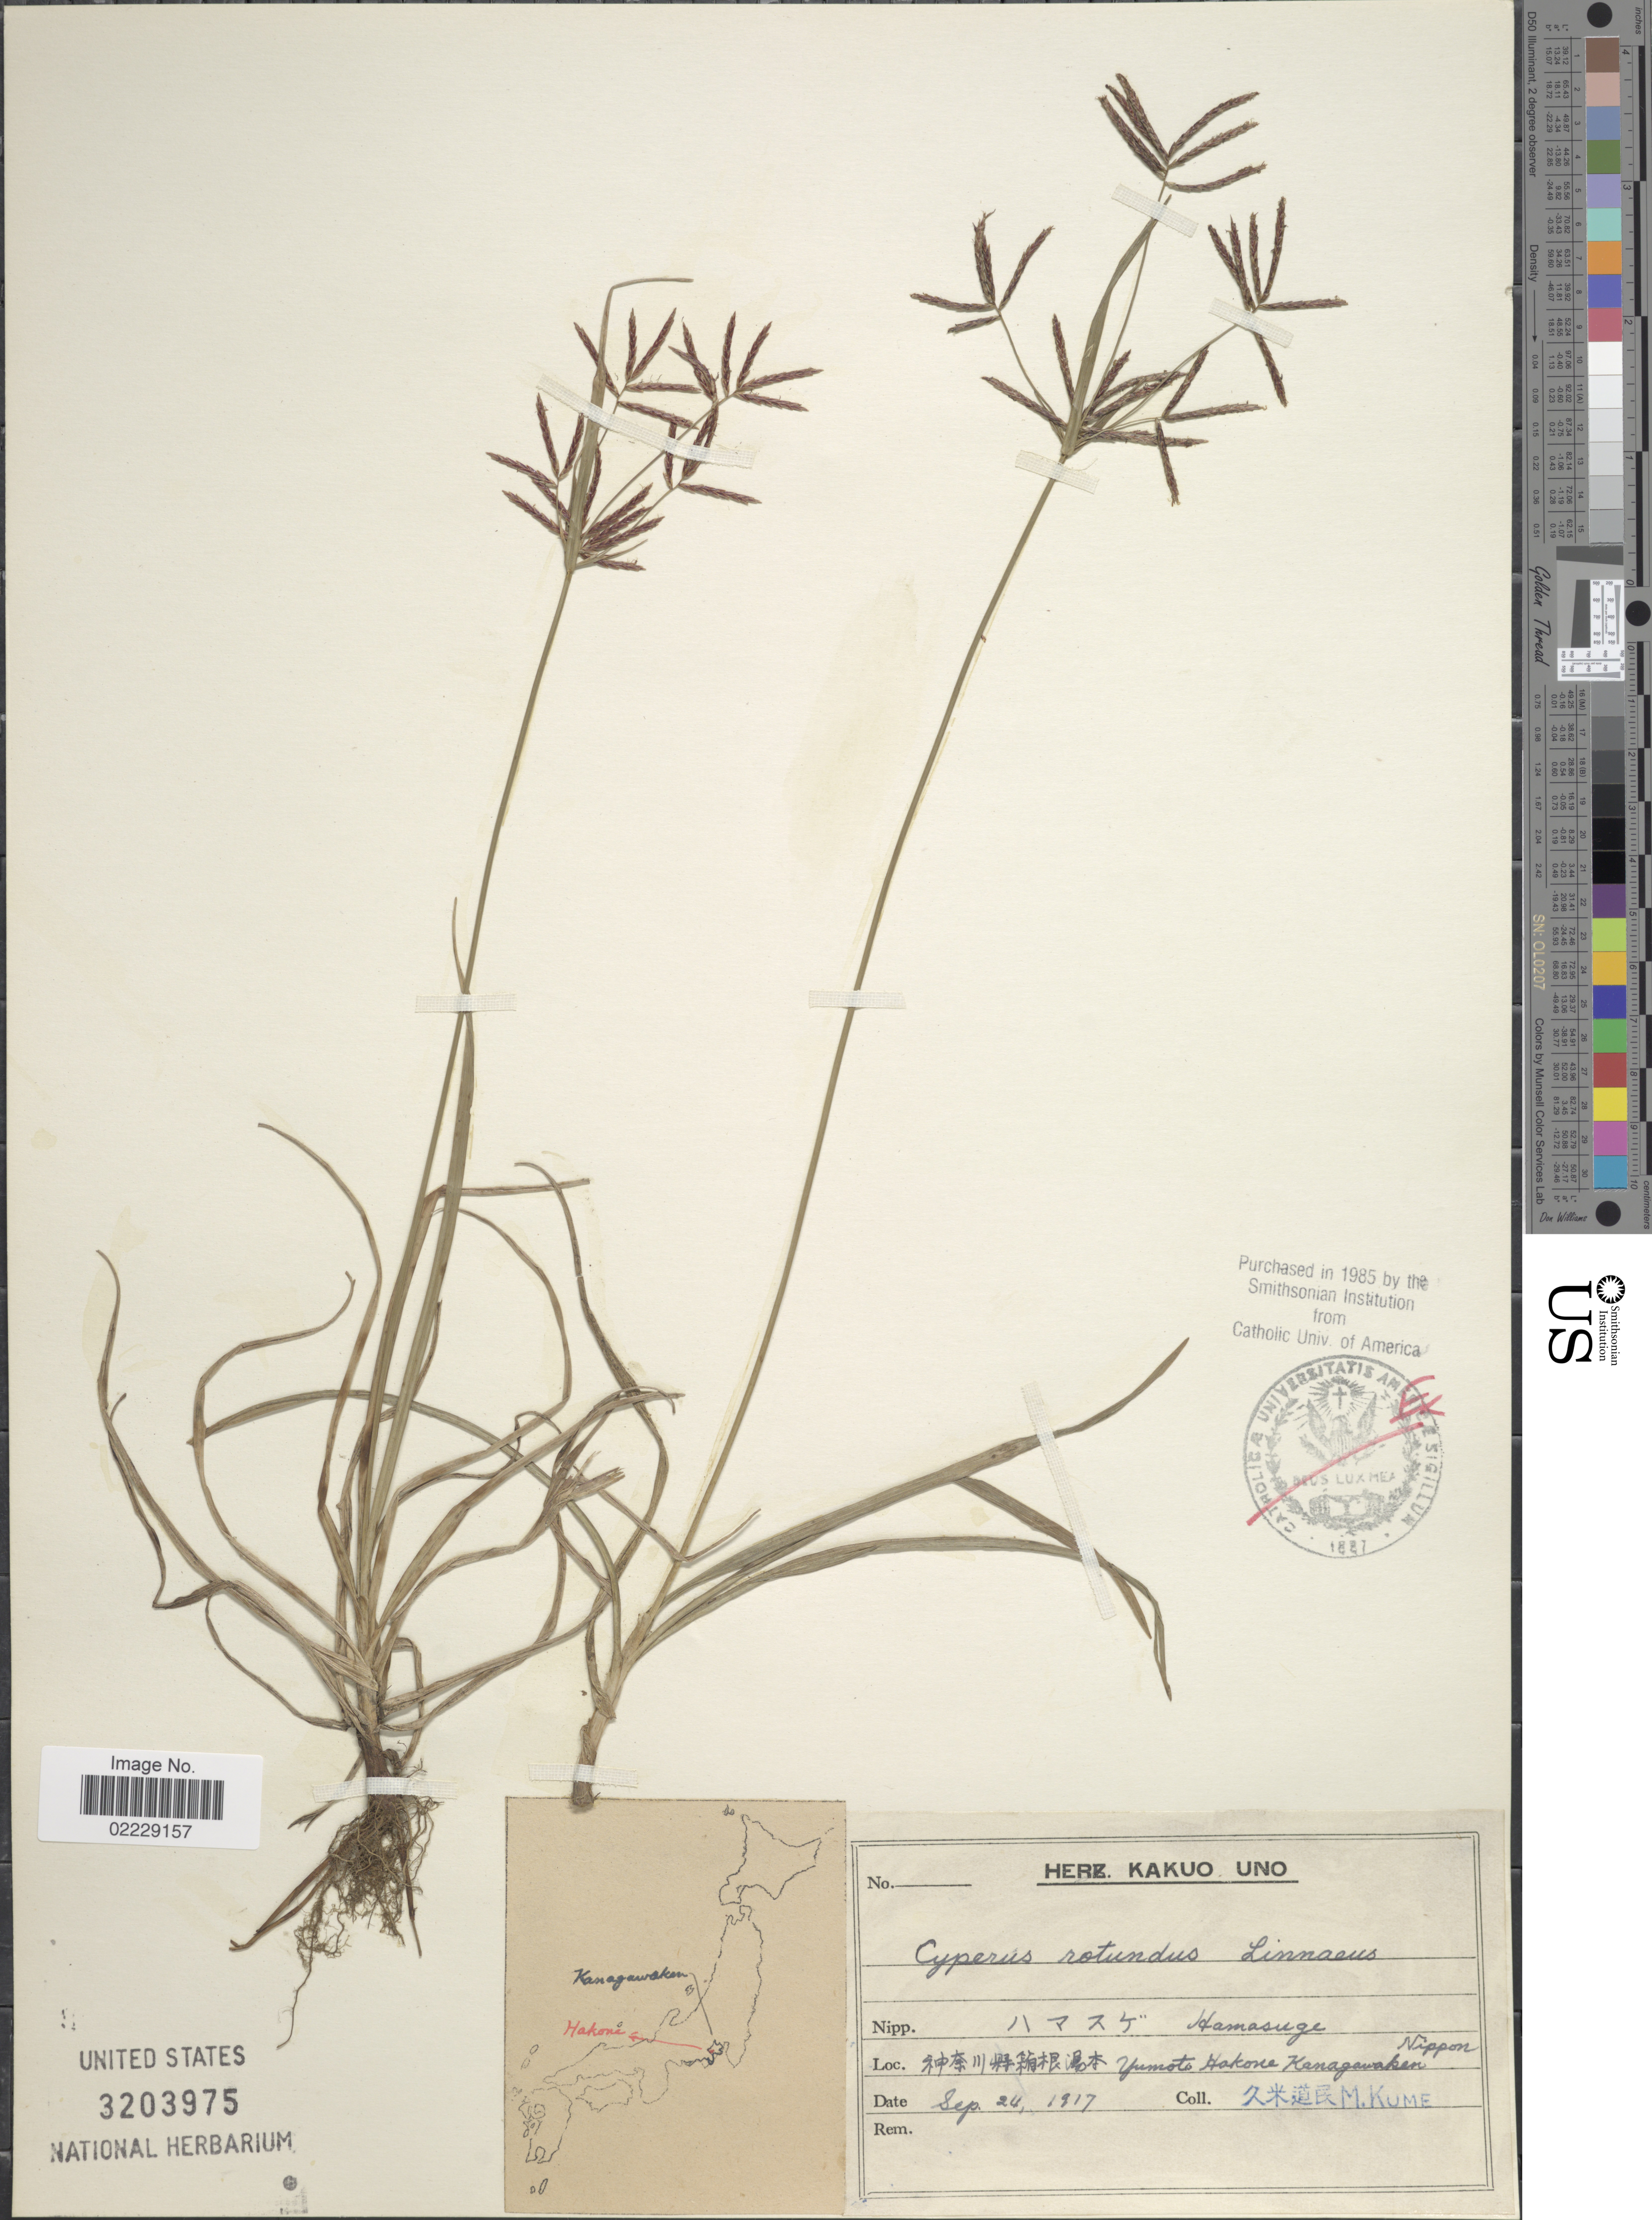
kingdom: Plantae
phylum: Tracheophyta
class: Liliopsida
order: Poales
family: Cyperaceae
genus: Cyperus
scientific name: Cyperus rotundus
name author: L.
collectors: M. Kume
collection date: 1917-09-24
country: Japan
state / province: Kanagawa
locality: Yumoto Hakone Kamagawaken, Nippon.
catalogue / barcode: US 3203975